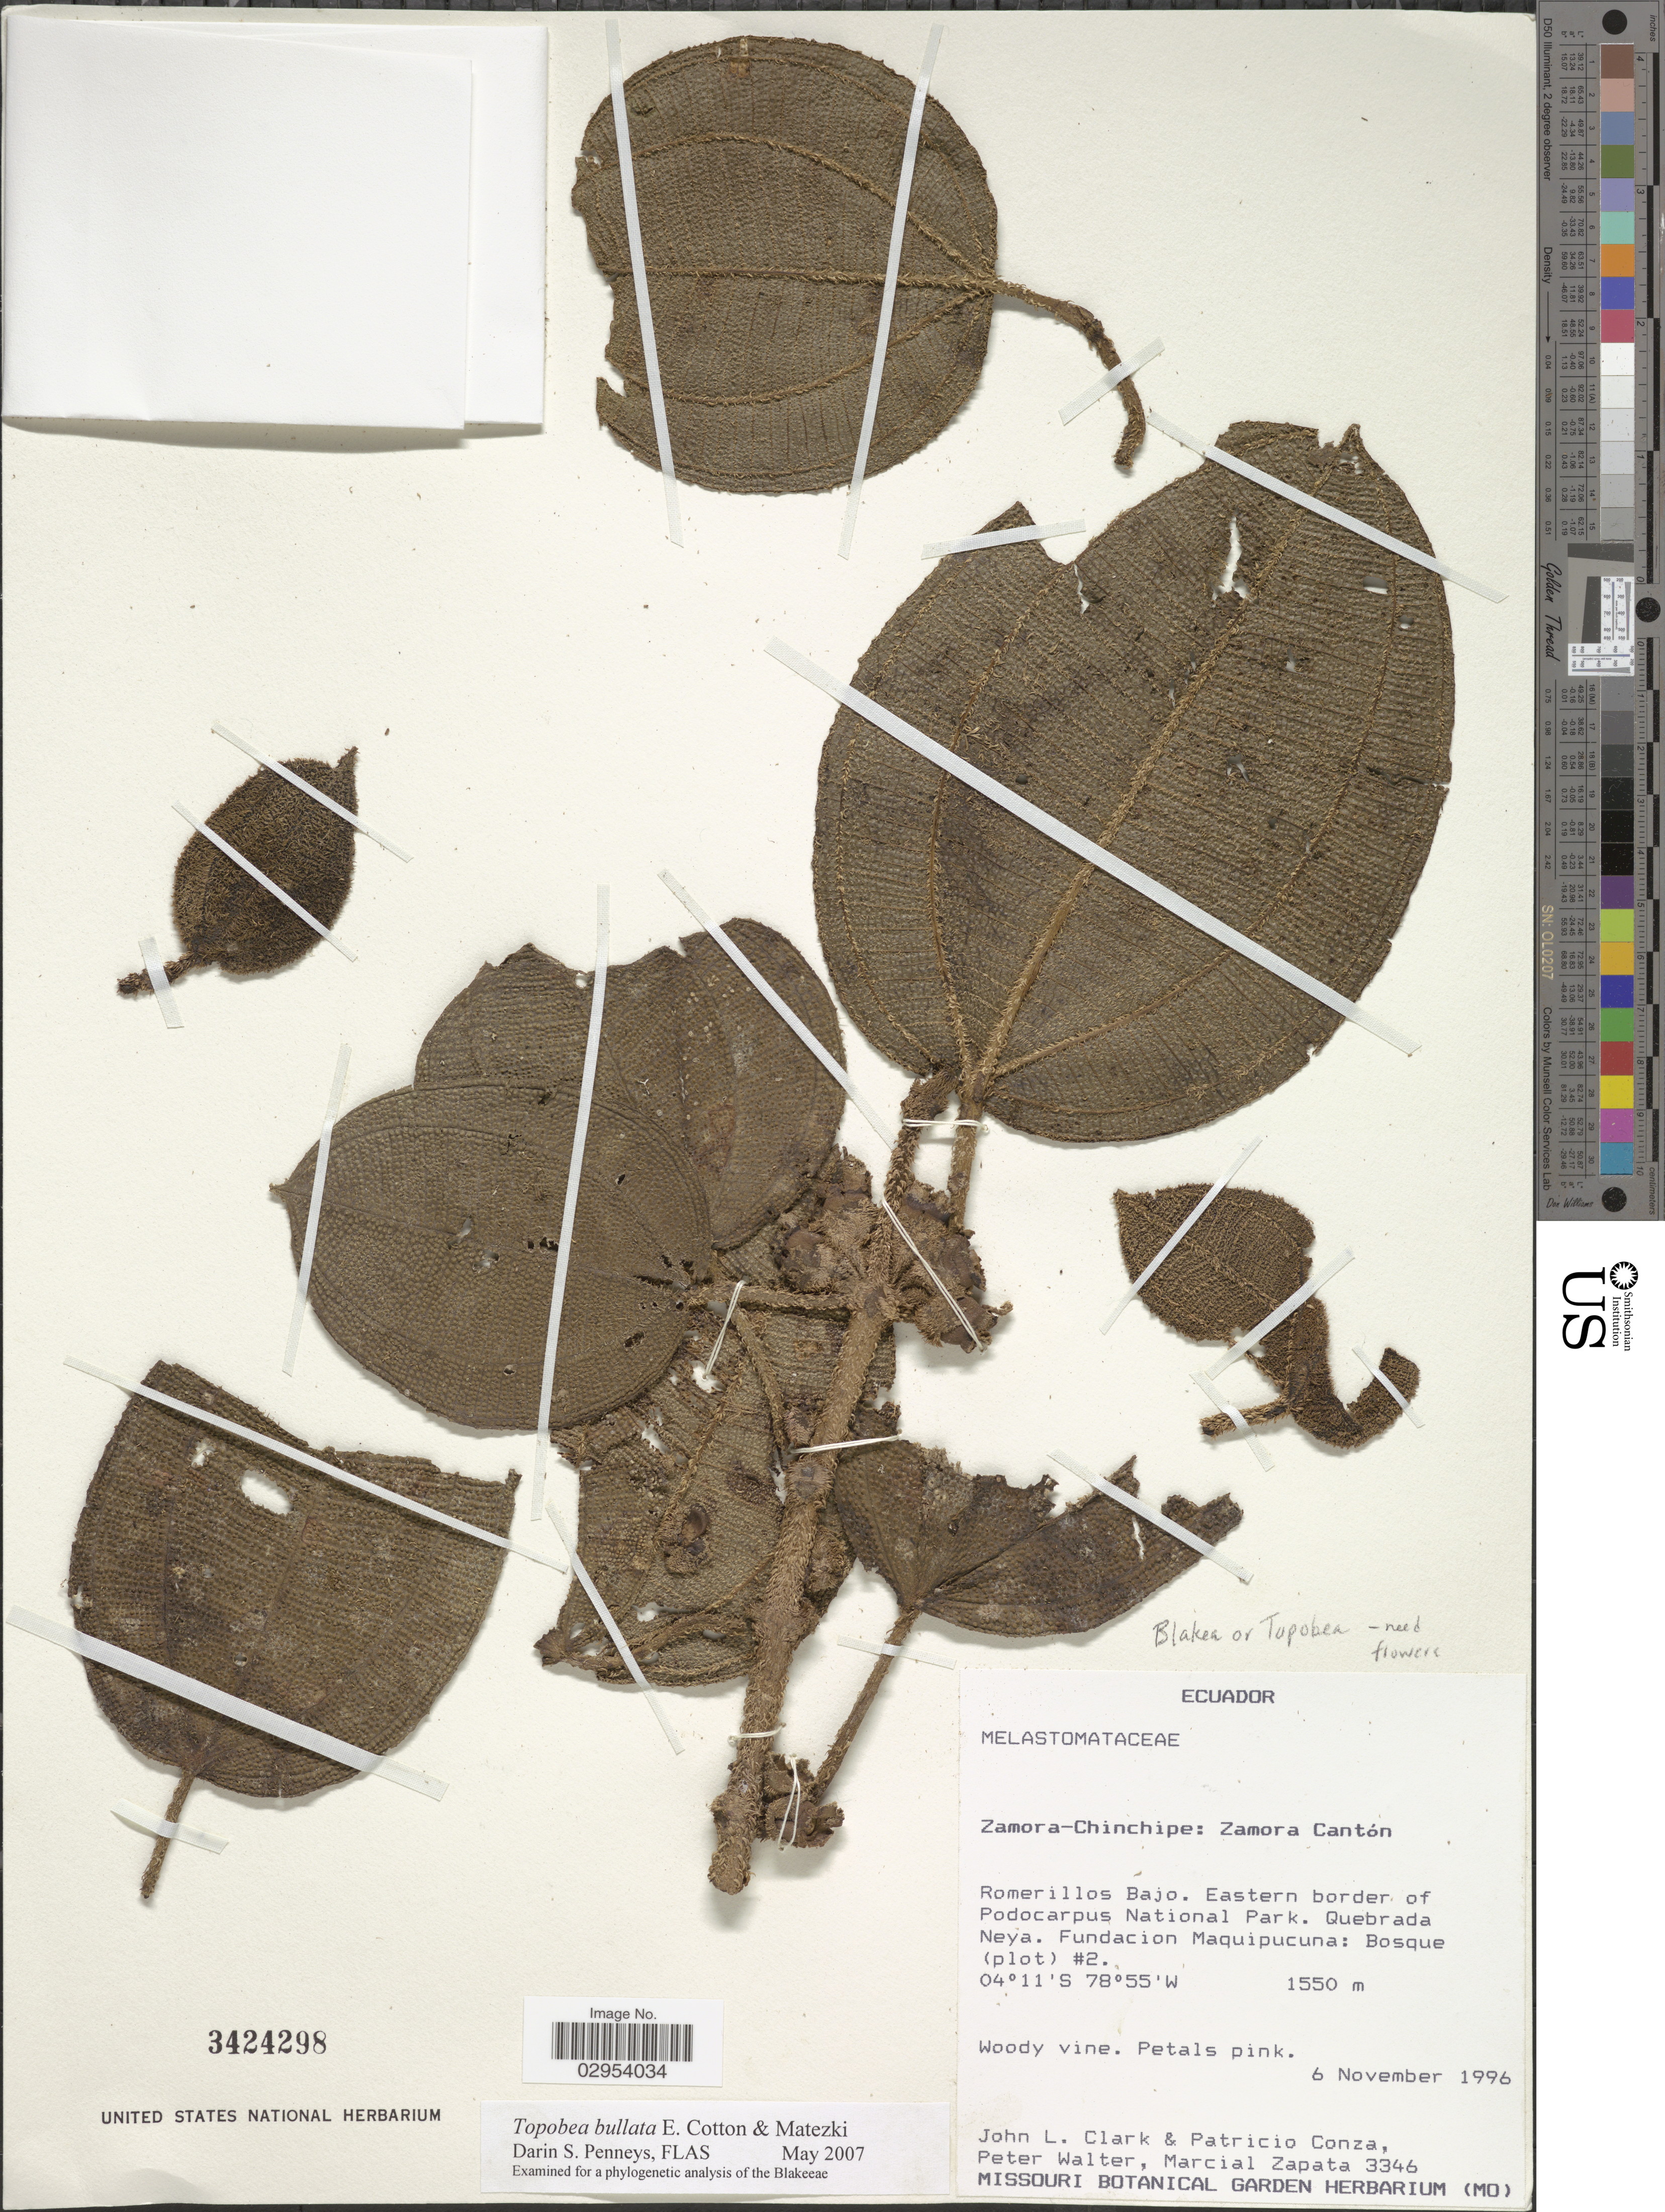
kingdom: Plantae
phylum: Tracheophyta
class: Magnoliopsida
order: Myrtales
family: Melastomataceae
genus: Topobea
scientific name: Topobea bullata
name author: E. Cotton & Matezki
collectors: J. L. Clark, P. Conza, P. Walter & M. Zapata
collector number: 3346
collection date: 1996-11-06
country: Ecuador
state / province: Zamora-Chinchipe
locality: Zamora Cantón. Romerillos Bajo. Eastern border of Podocarpus National Park. Quebrada Neya. Fundacion Maquipucuna: Bosque (plot) # 2.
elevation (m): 1550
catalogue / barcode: US 3424298